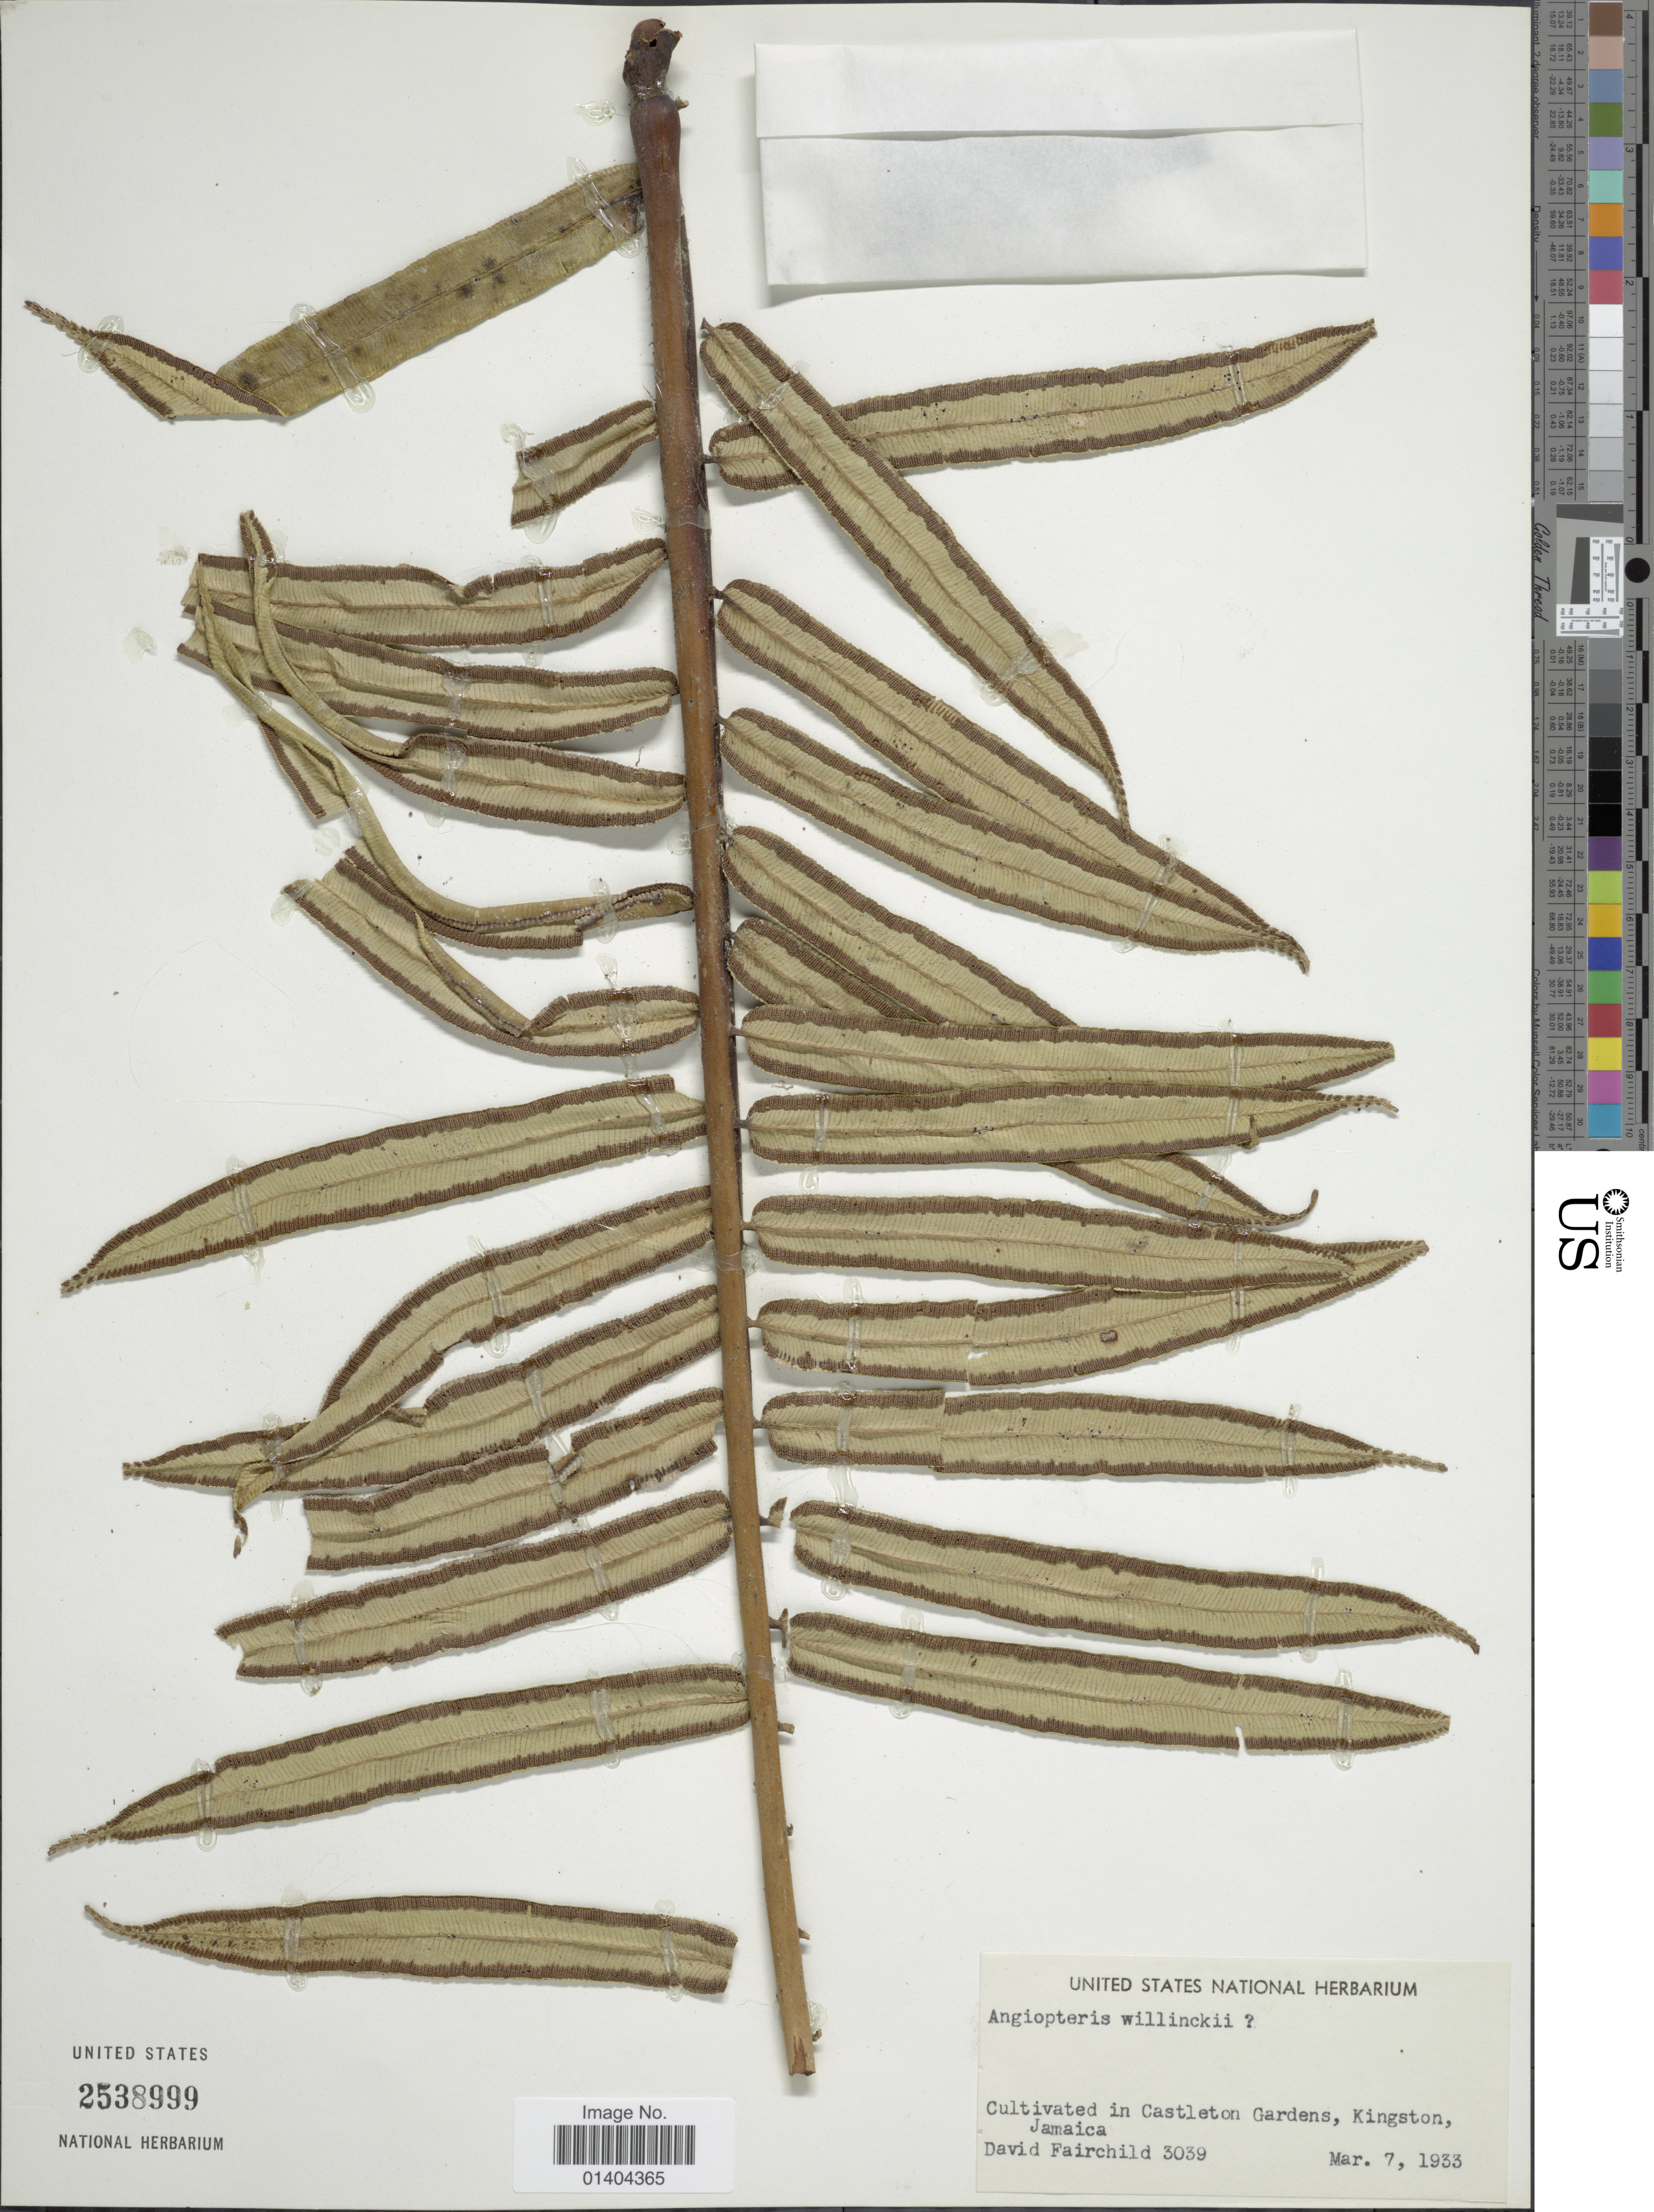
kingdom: Plantae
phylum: Tracheophyta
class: Polypodiopsida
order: Marattiales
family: Marattiaceae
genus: Angiopteris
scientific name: Angiopteris willinkii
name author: Miq. ex de Vriese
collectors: D. Fairchild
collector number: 3039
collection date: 1933-03-07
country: Jamaica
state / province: Kingston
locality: Castleton Gardens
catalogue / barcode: US 2538999